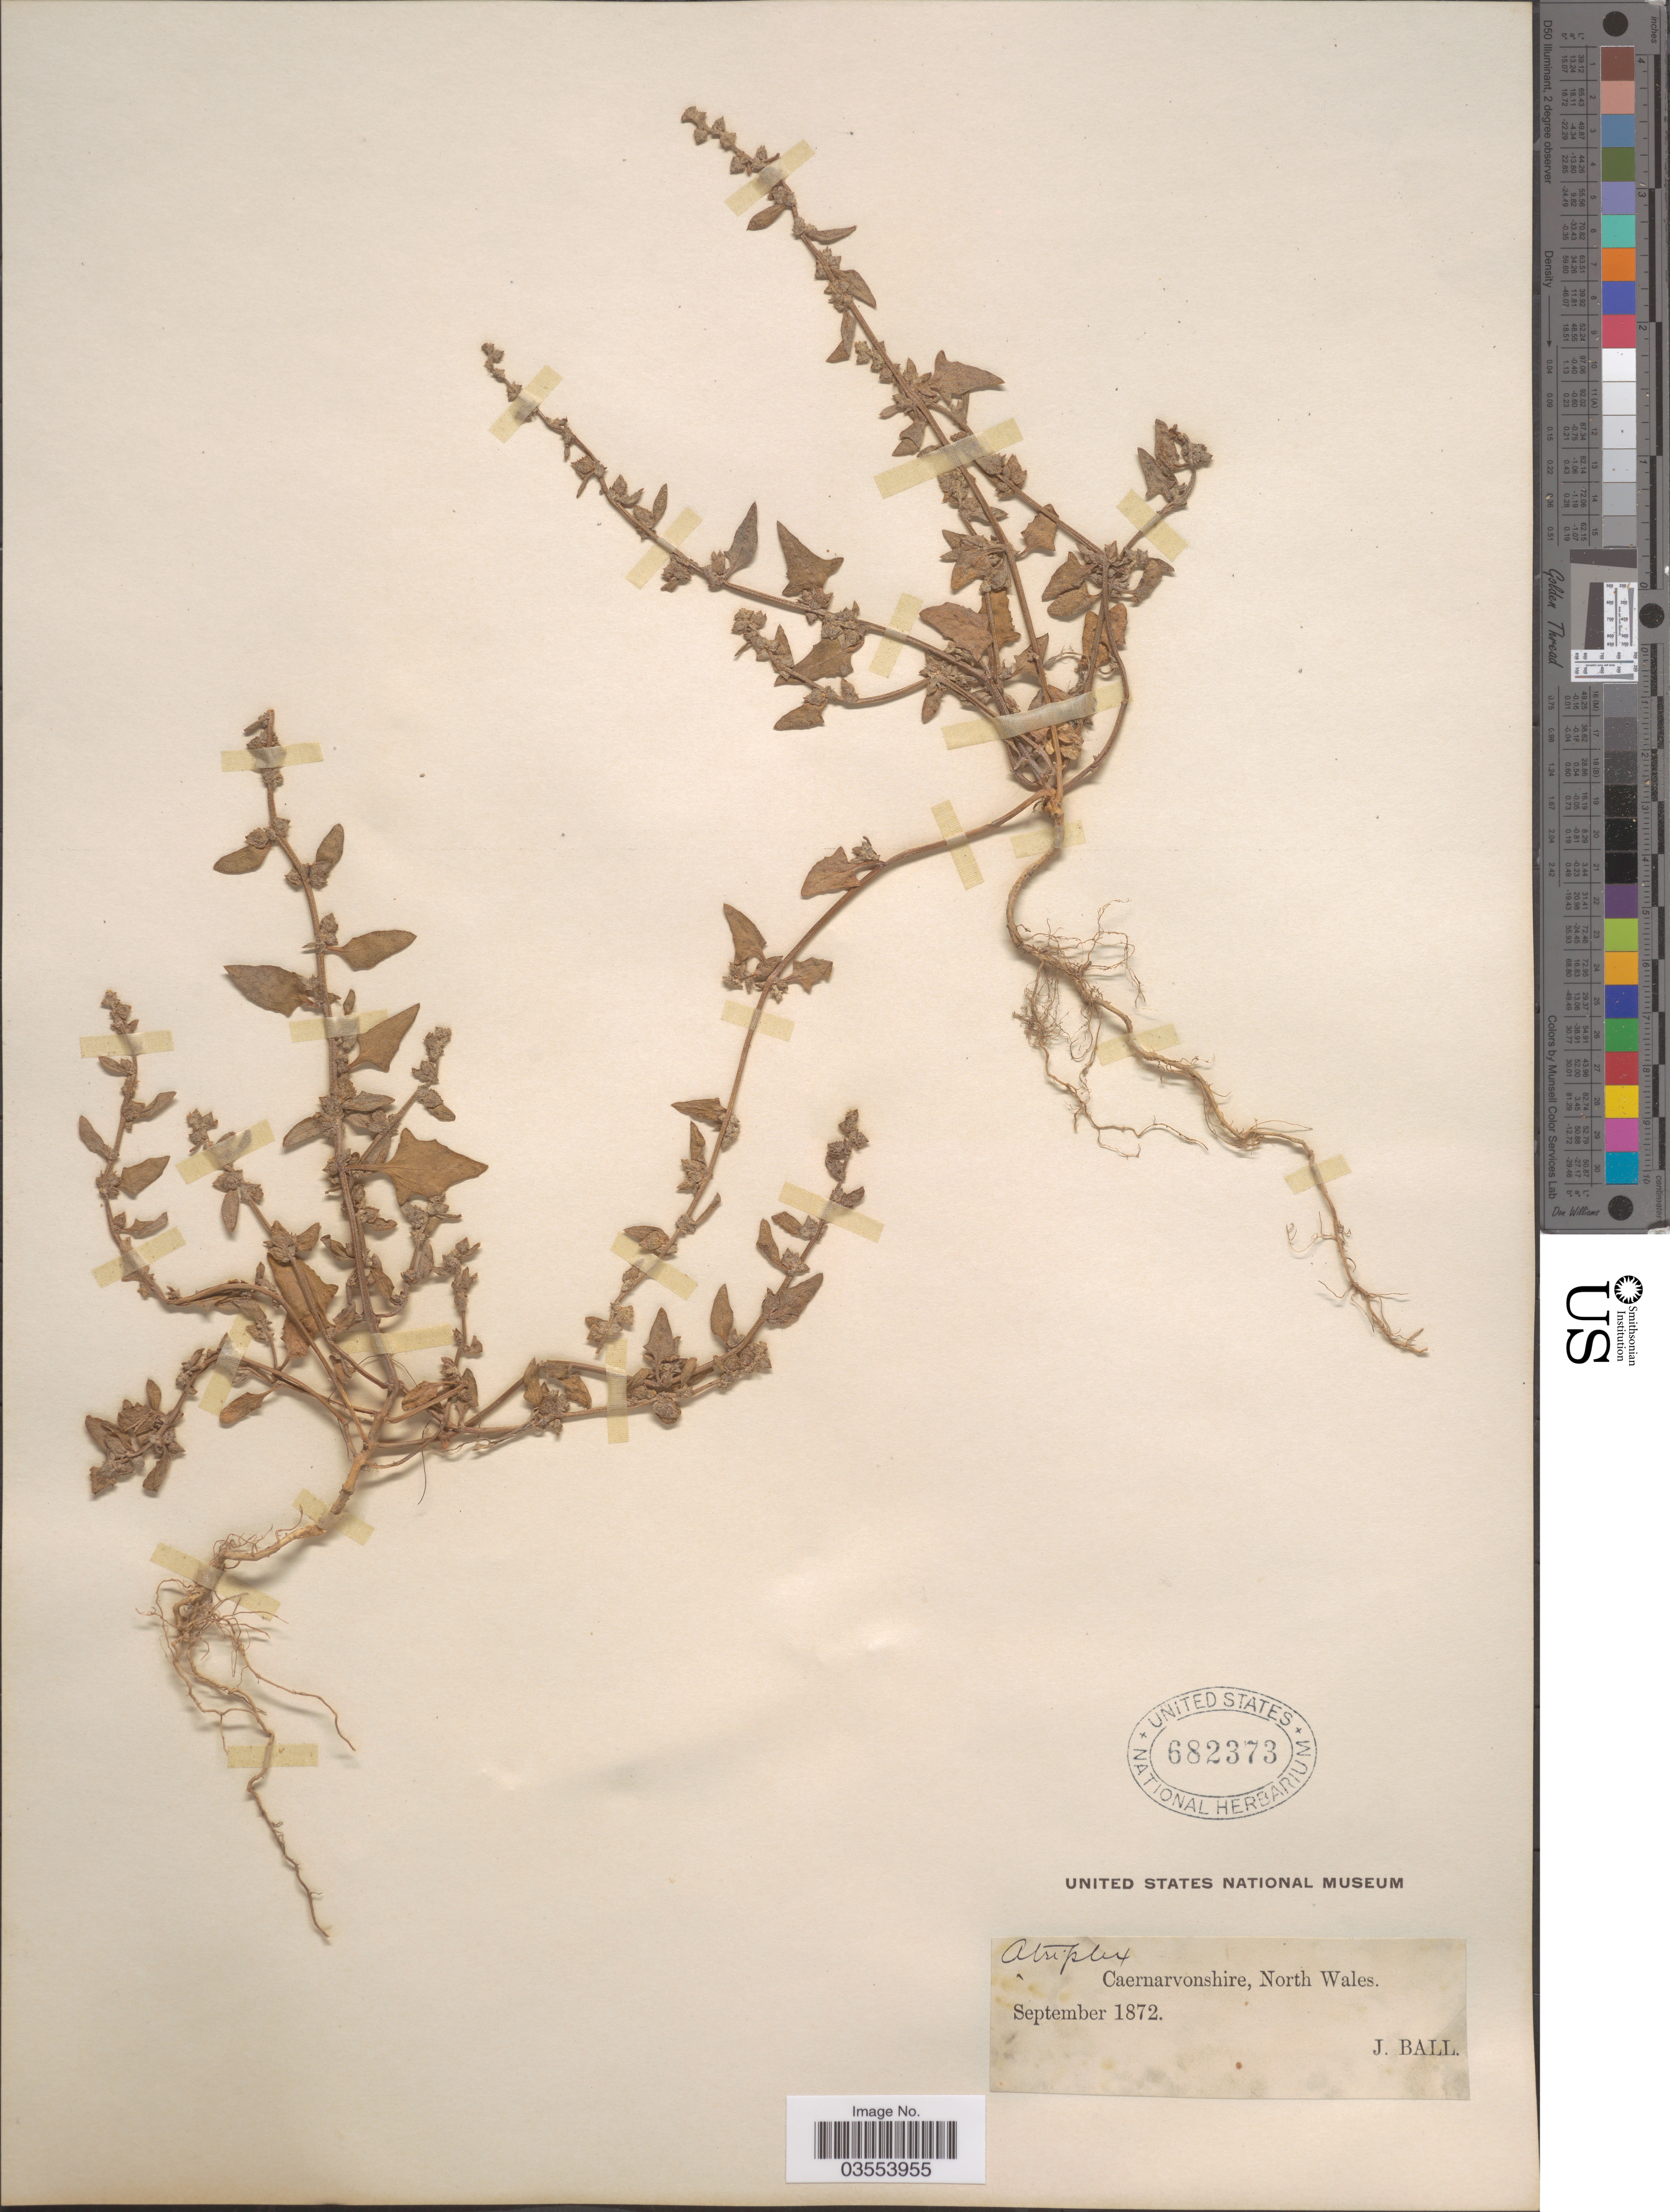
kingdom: Plantae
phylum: Tracheophyta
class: Magnoliopsida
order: Caryophyllales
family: Amaranthaceae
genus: Atriplex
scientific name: Atriplex sp.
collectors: J. Ball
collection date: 1872-09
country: United Kingdom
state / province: Wales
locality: Caernarvonshire, North Wales.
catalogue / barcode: US 682373